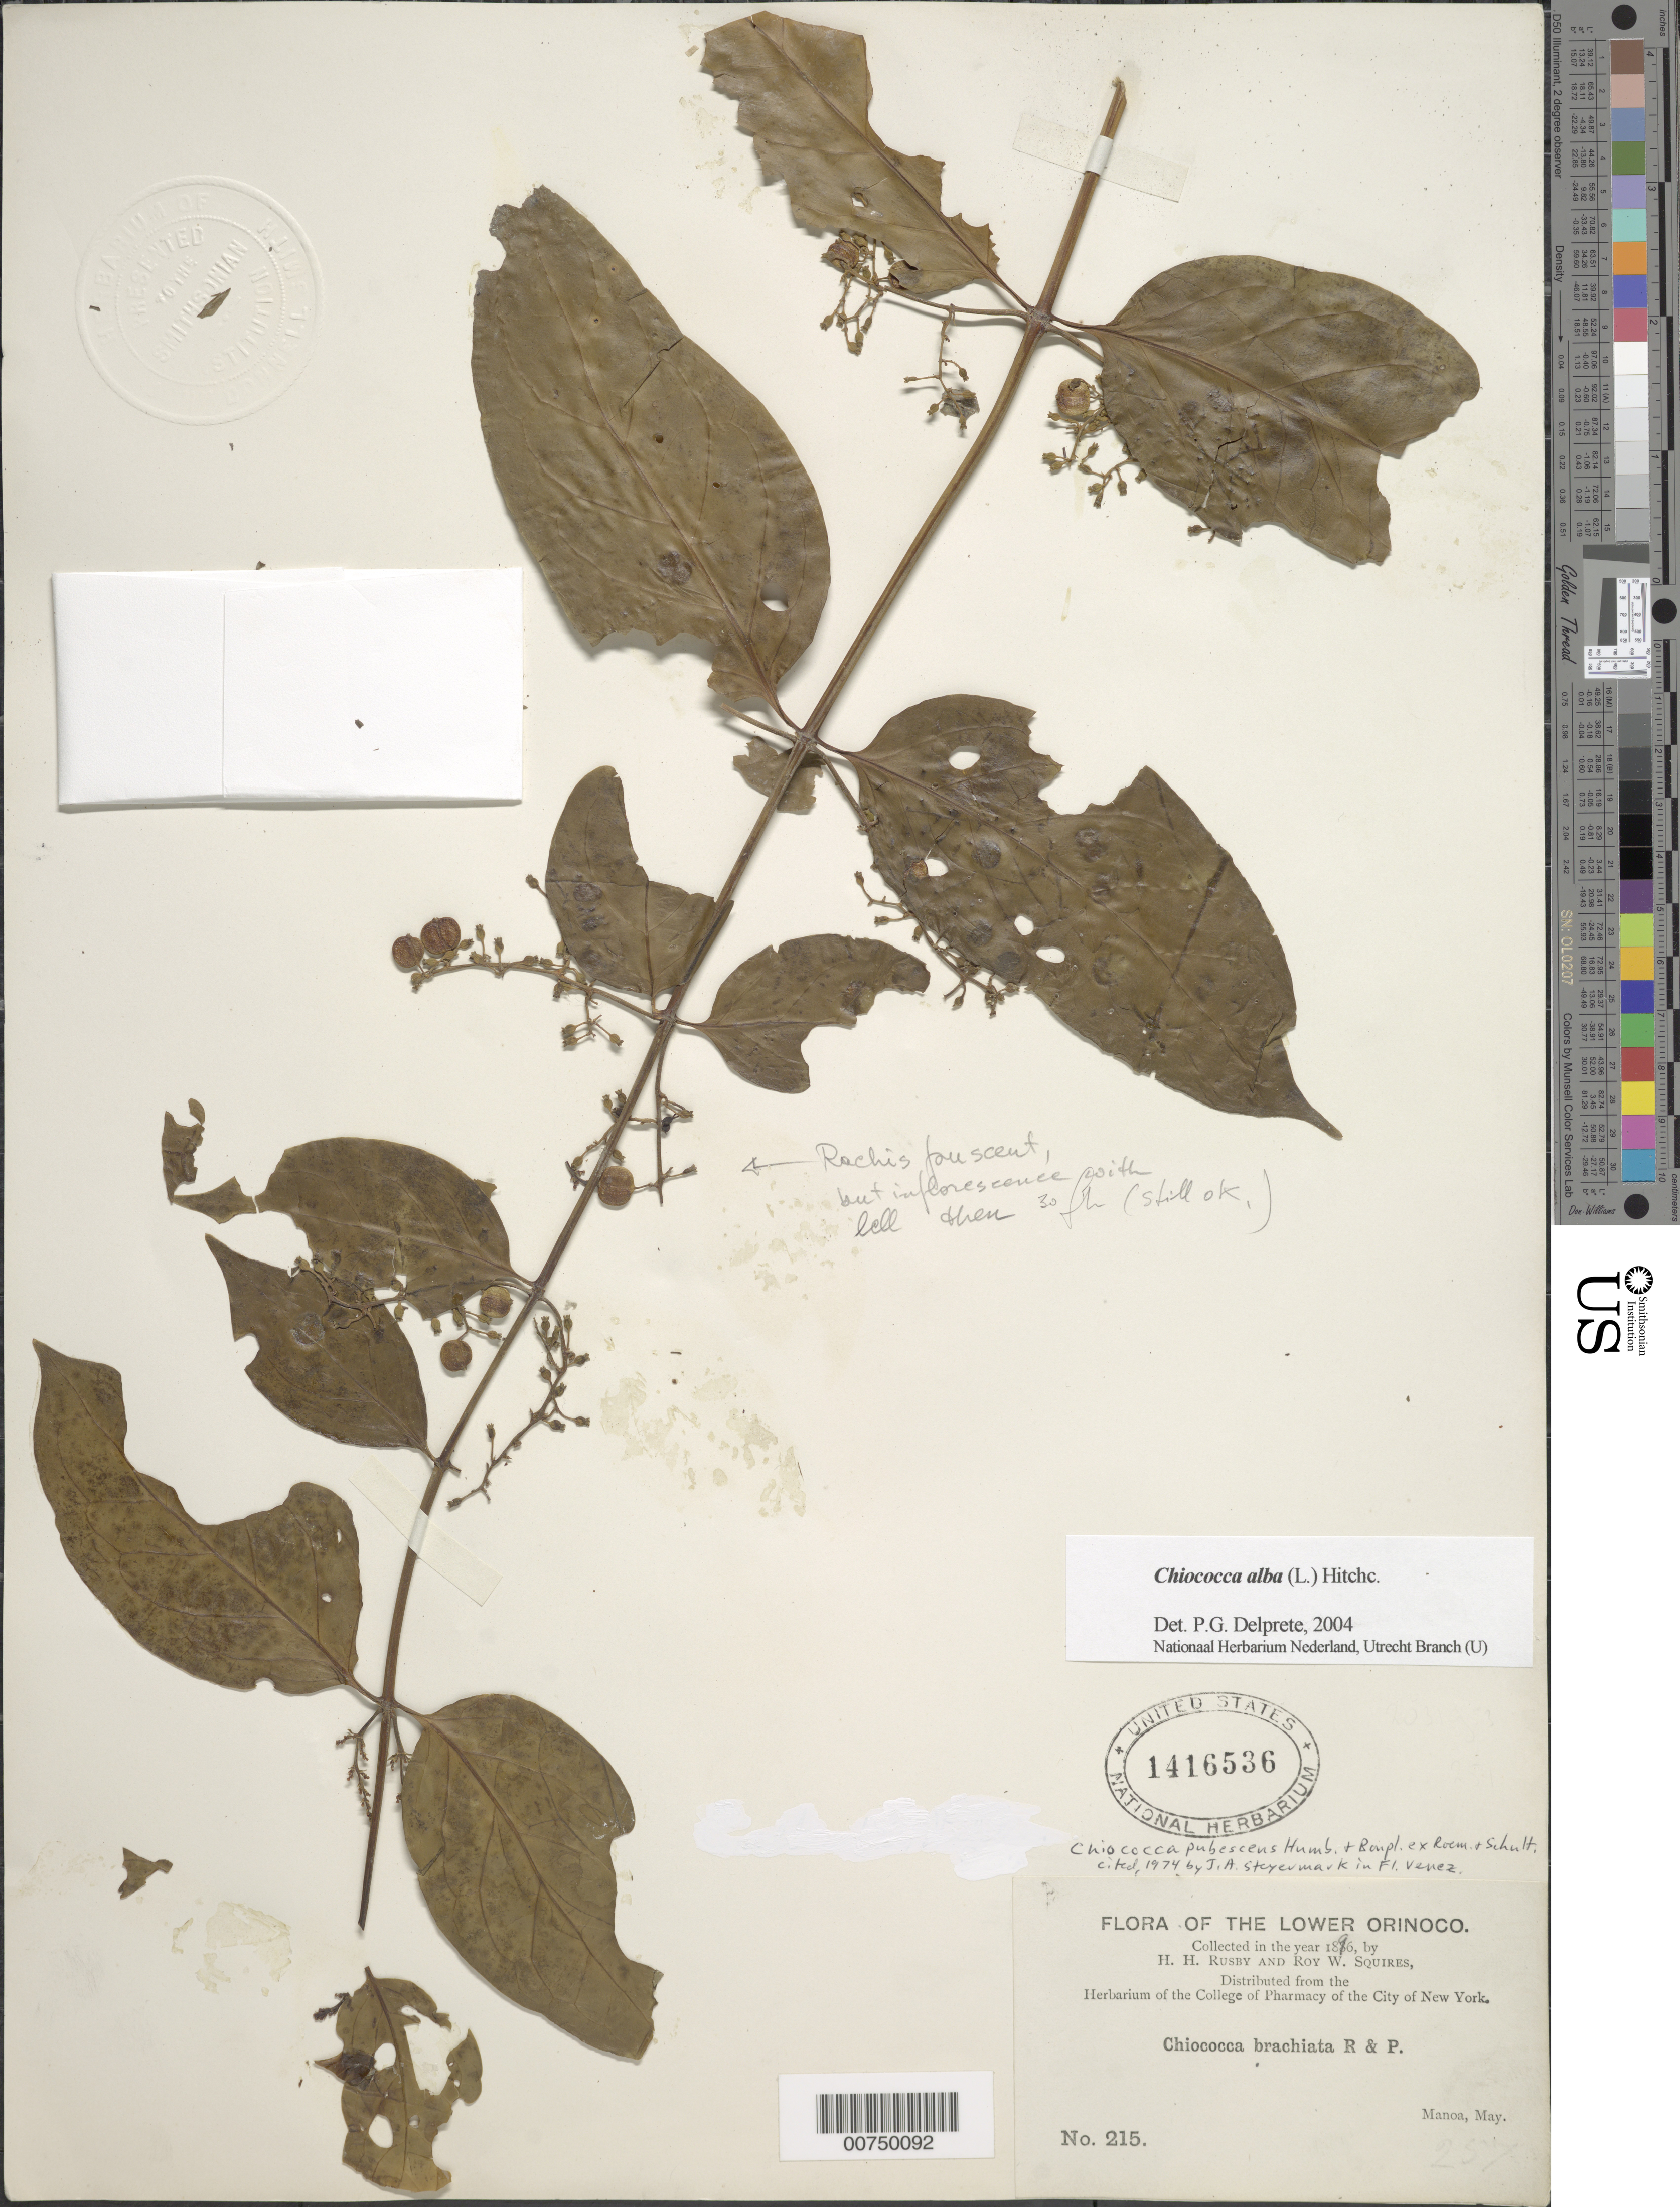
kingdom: Plantae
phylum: Tracheophyta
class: Magnoliopsida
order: Gentianales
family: Rubiaceae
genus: Chiococca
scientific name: Chiococca alba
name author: (L.) Hitchc.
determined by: Delprete, P. G., Herb. de Guyane Cay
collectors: H. H. Rusby & R. Squires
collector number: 215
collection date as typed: May 1896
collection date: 1896-05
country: Venezuela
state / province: Delta Amacuro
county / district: Antonio Díaz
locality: Lower Orinoco, Manoa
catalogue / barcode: US 1416536